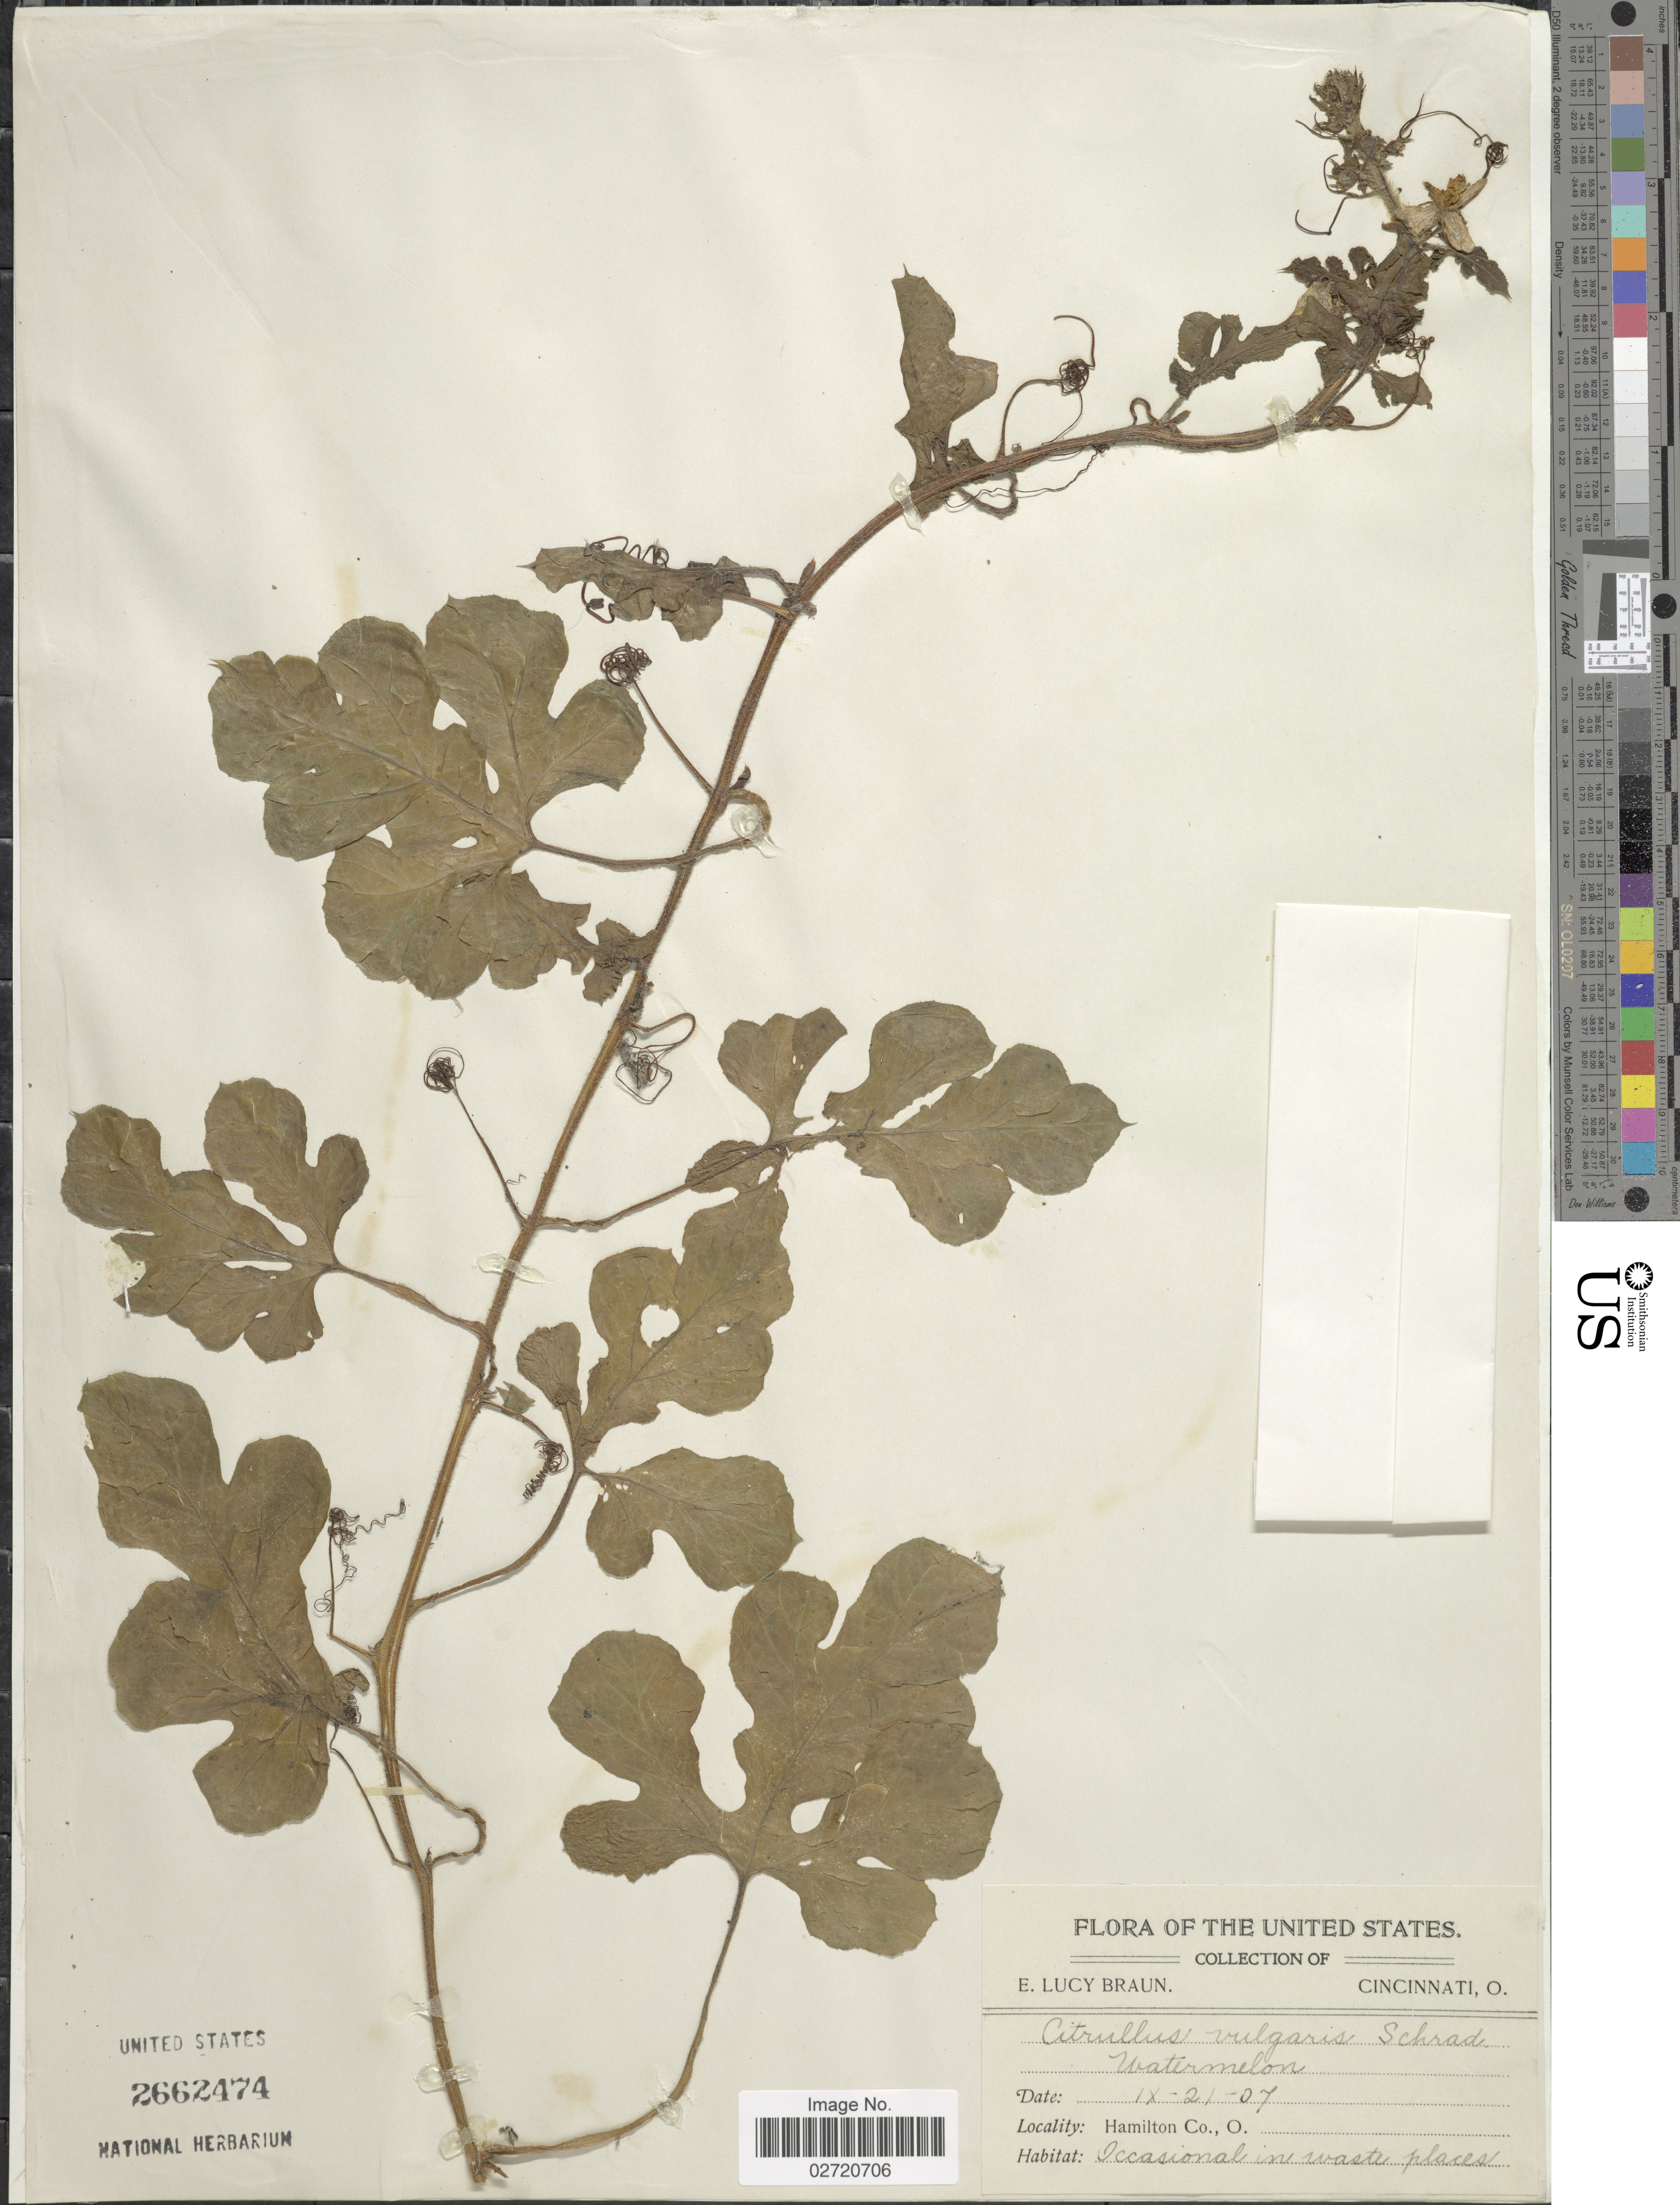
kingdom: Plantae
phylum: Tracheophyta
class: Magnoliopsida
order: Cucurbitales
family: Cucurbitaceae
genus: Citrullus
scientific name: Citrullus lanatus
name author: (Thunb.) Matsum. & Nakai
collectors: E. L. Braun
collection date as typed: Transcribed d/m/y: 21/9/7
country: United States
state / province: Ohio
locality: Hamilton Co., Occasional waste places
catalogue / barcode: US 2662474